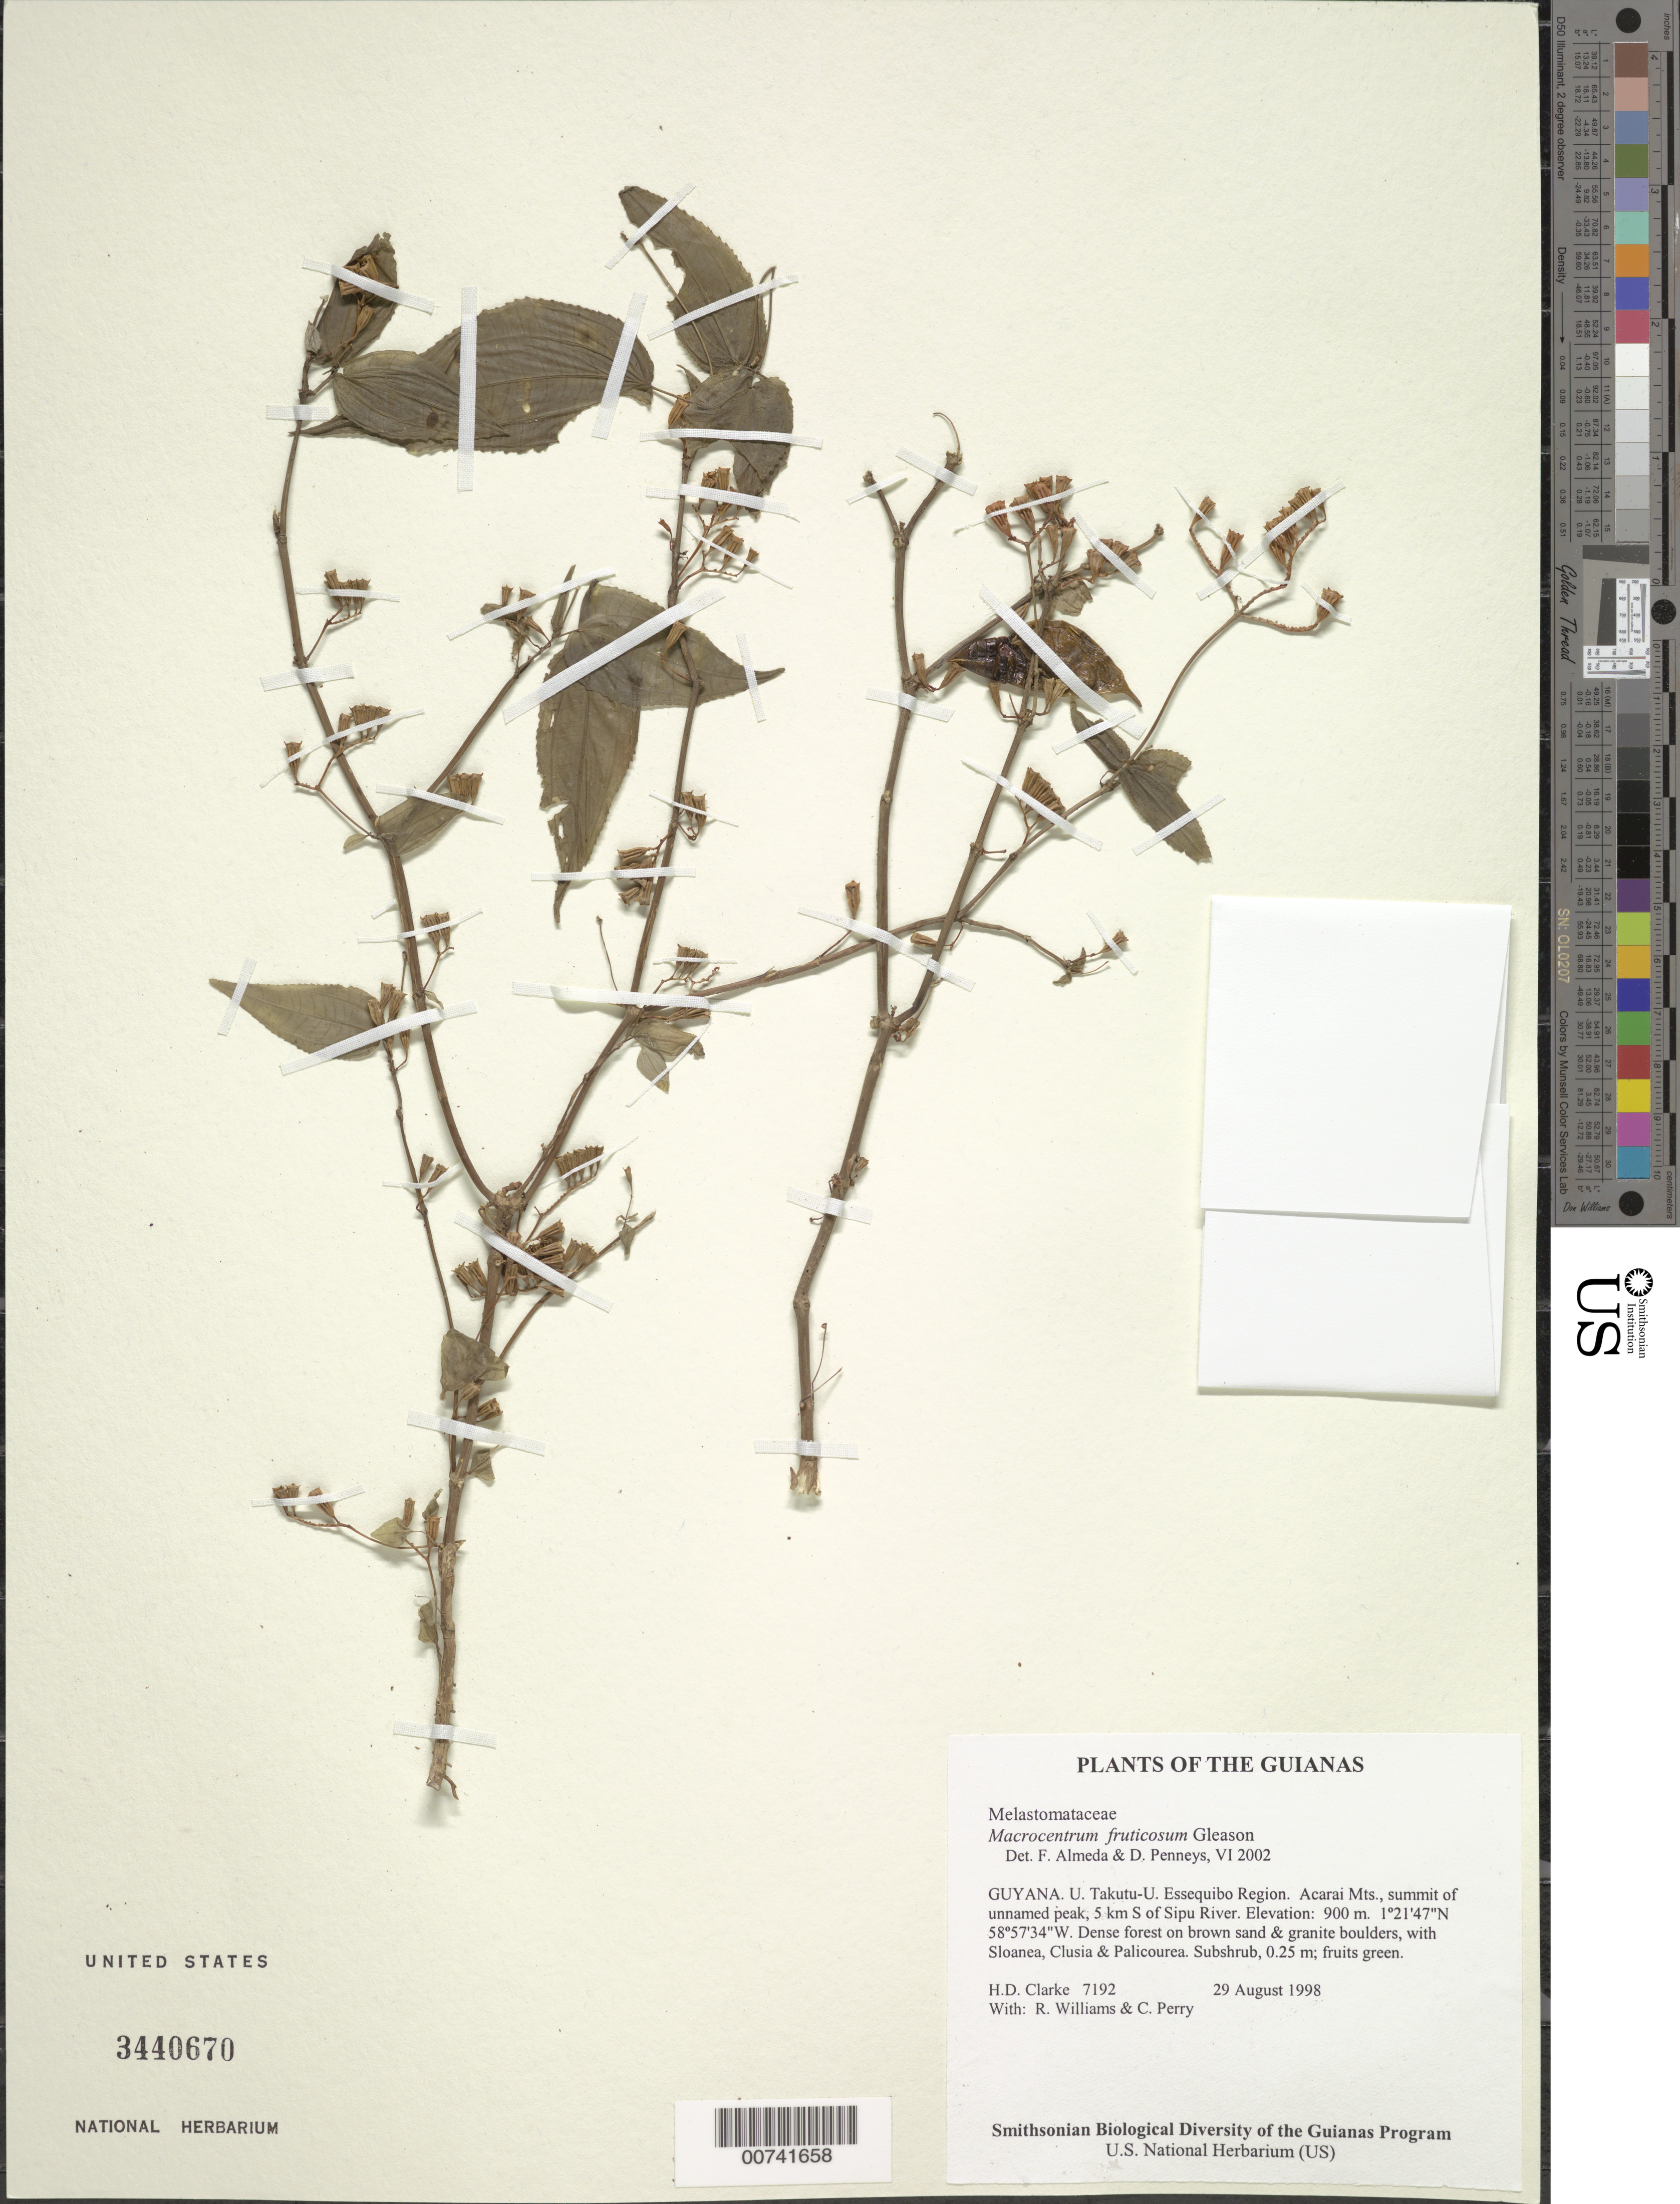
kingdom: Plantae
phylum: Tracheophyta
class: Magnoliopsida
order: Myrtales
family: Melastomataceae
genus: Macrocentrum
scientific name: Macrocentrum fruticosum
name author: Gleason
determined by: Almeda, F.; Penneys, D. S.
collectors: H. D. Clarke, R. Williams & C. Perry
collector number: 7192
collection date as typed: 29 August 1998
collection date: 1998-08-29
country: Guyana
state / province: U. Takutu-U. Essequibo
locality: Acarai Mts., summit of unnamed peak, 5 km S of Sipu River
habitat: Dense forest on brown sand & granite boulders, with Sloanea, Clusia & Palicourea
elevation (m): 900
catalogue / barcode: US 3440670